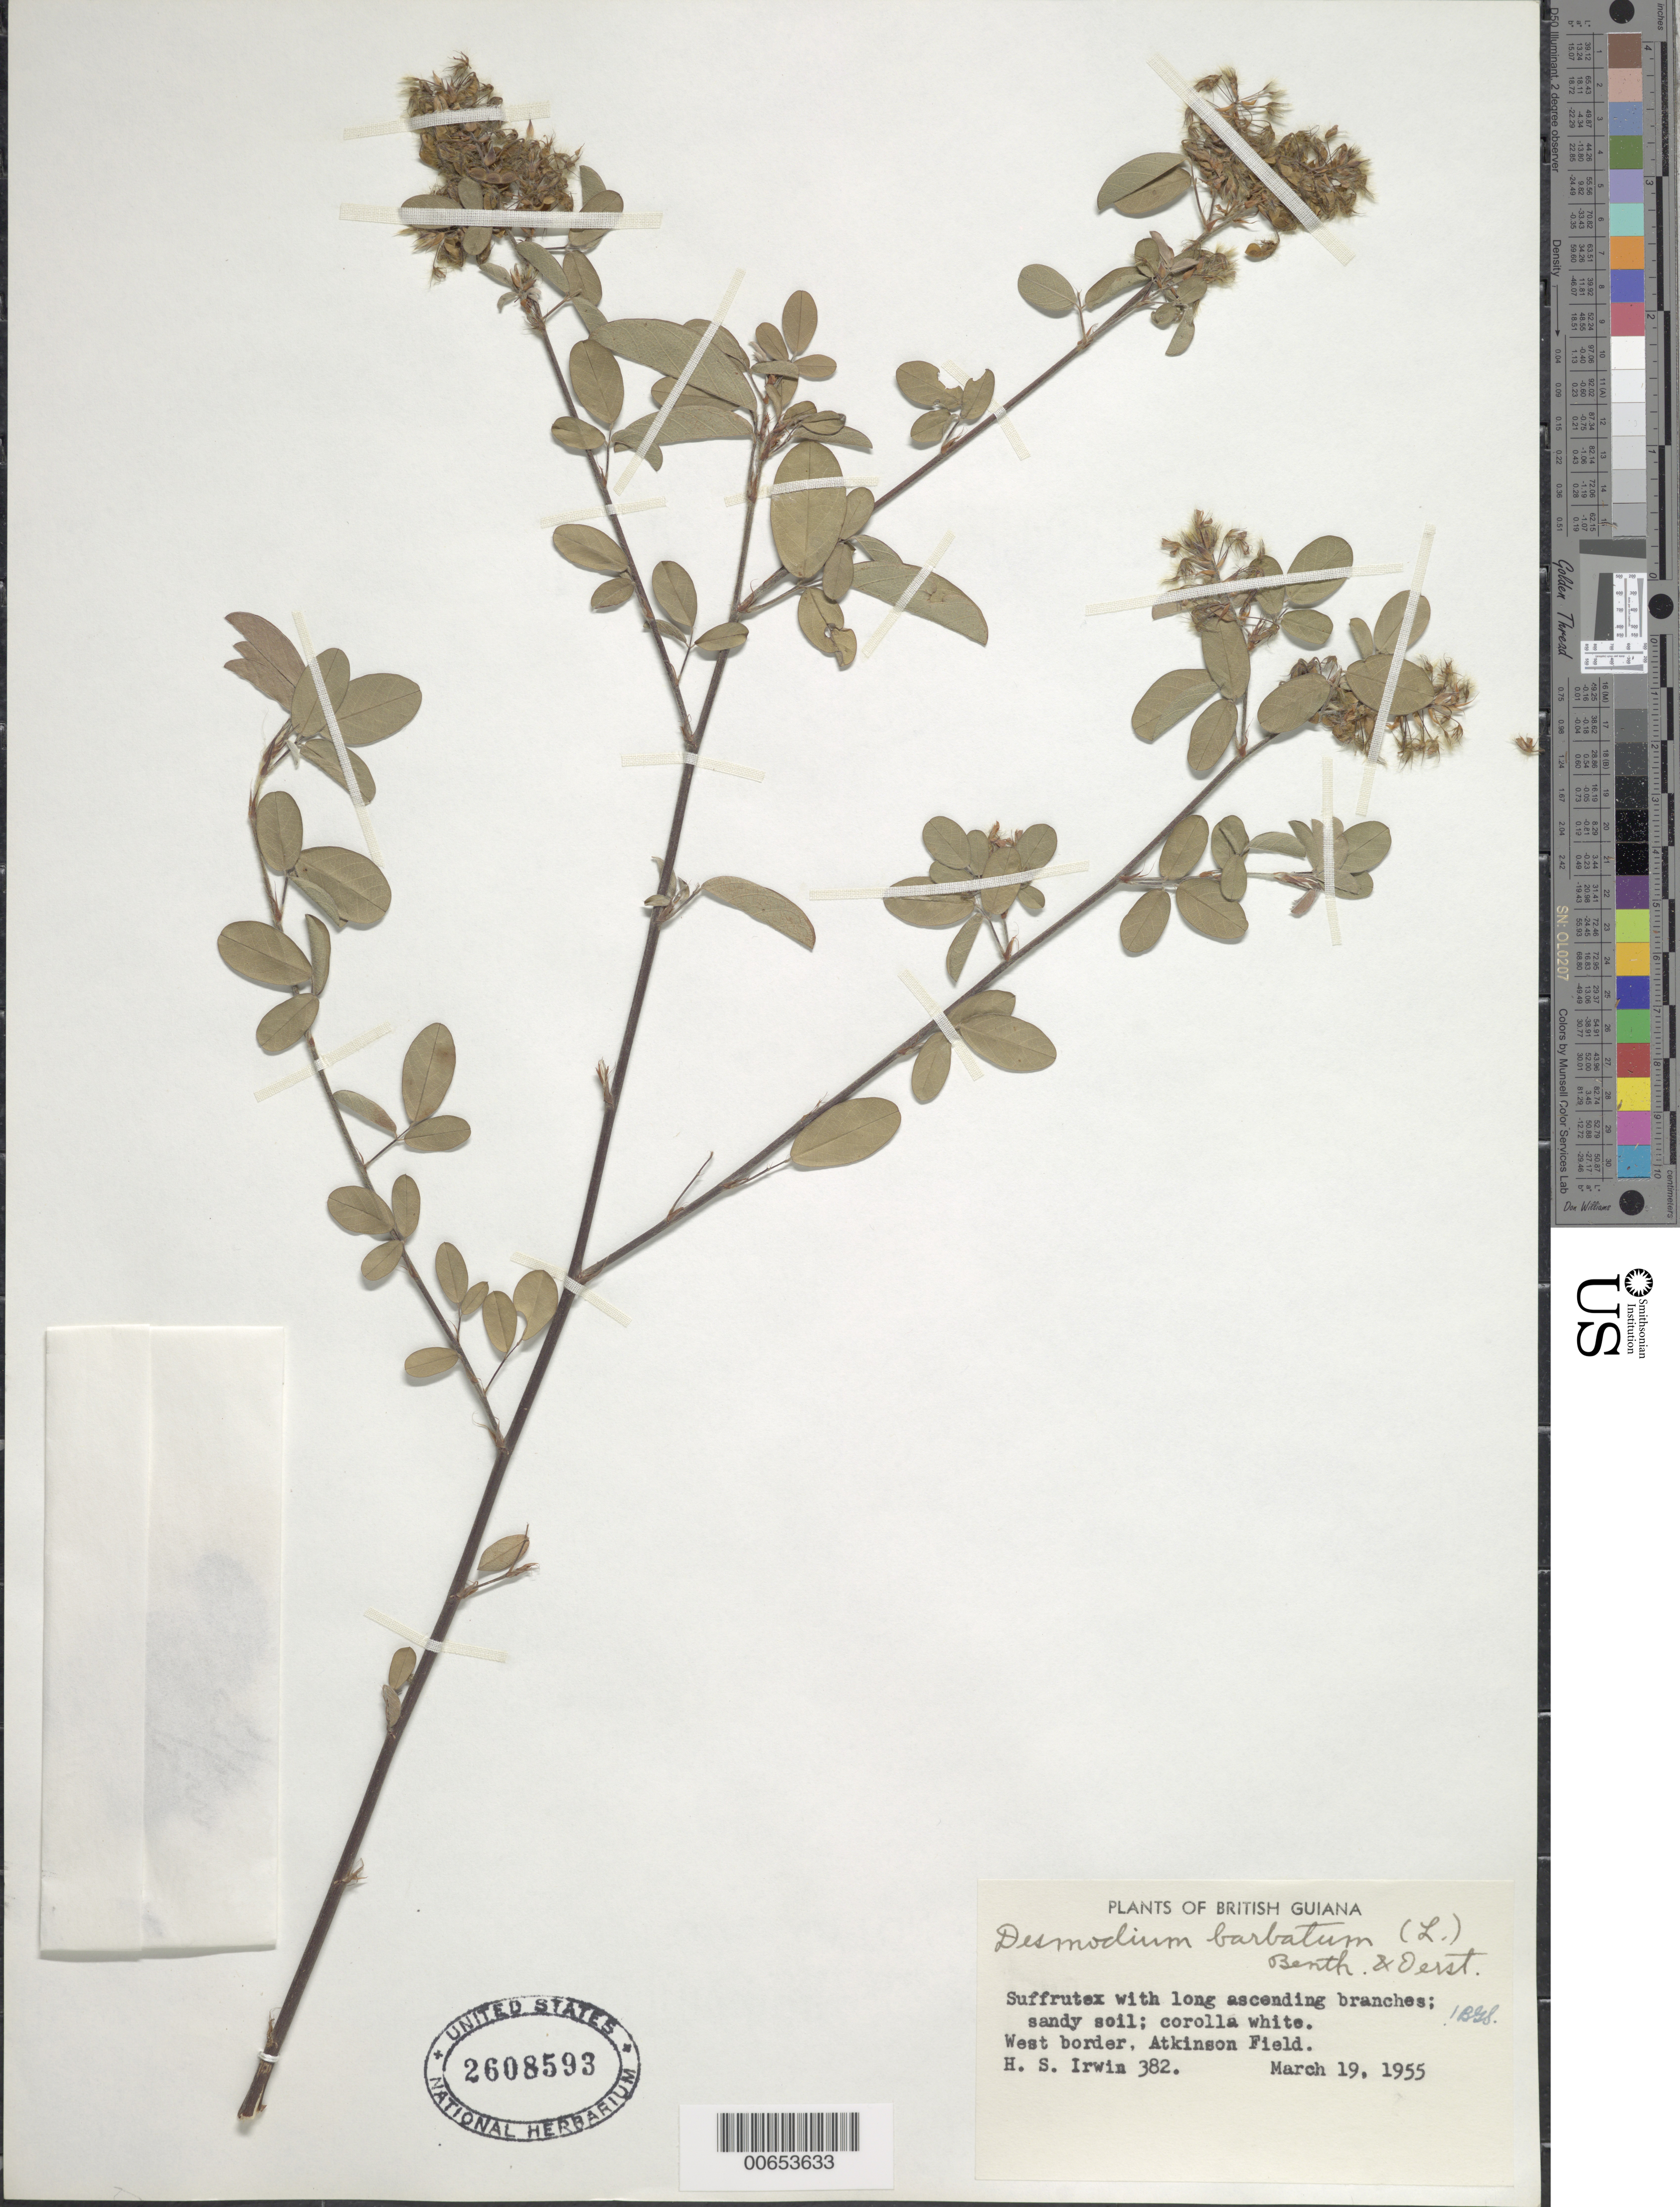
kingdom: Plantae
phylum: Tracheophyta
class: Magnoliopsida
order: Fabales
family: Fabaceae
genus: Grona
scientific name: Grona barbata var. barbata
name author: (L.) H. Ohashi & K. Ohashi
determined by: Strong, Mark T., (BOT), Smithsonian Institution - National Museum of Natural History (UNITED STATES)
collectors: H. Irwin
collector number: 382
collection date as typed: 19-Mar-55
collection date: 1955-03-19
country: Guyana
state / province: Demerara-Mahaica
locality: Atkinson Field, W border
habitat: Sandy soil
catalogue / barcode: US 2608593